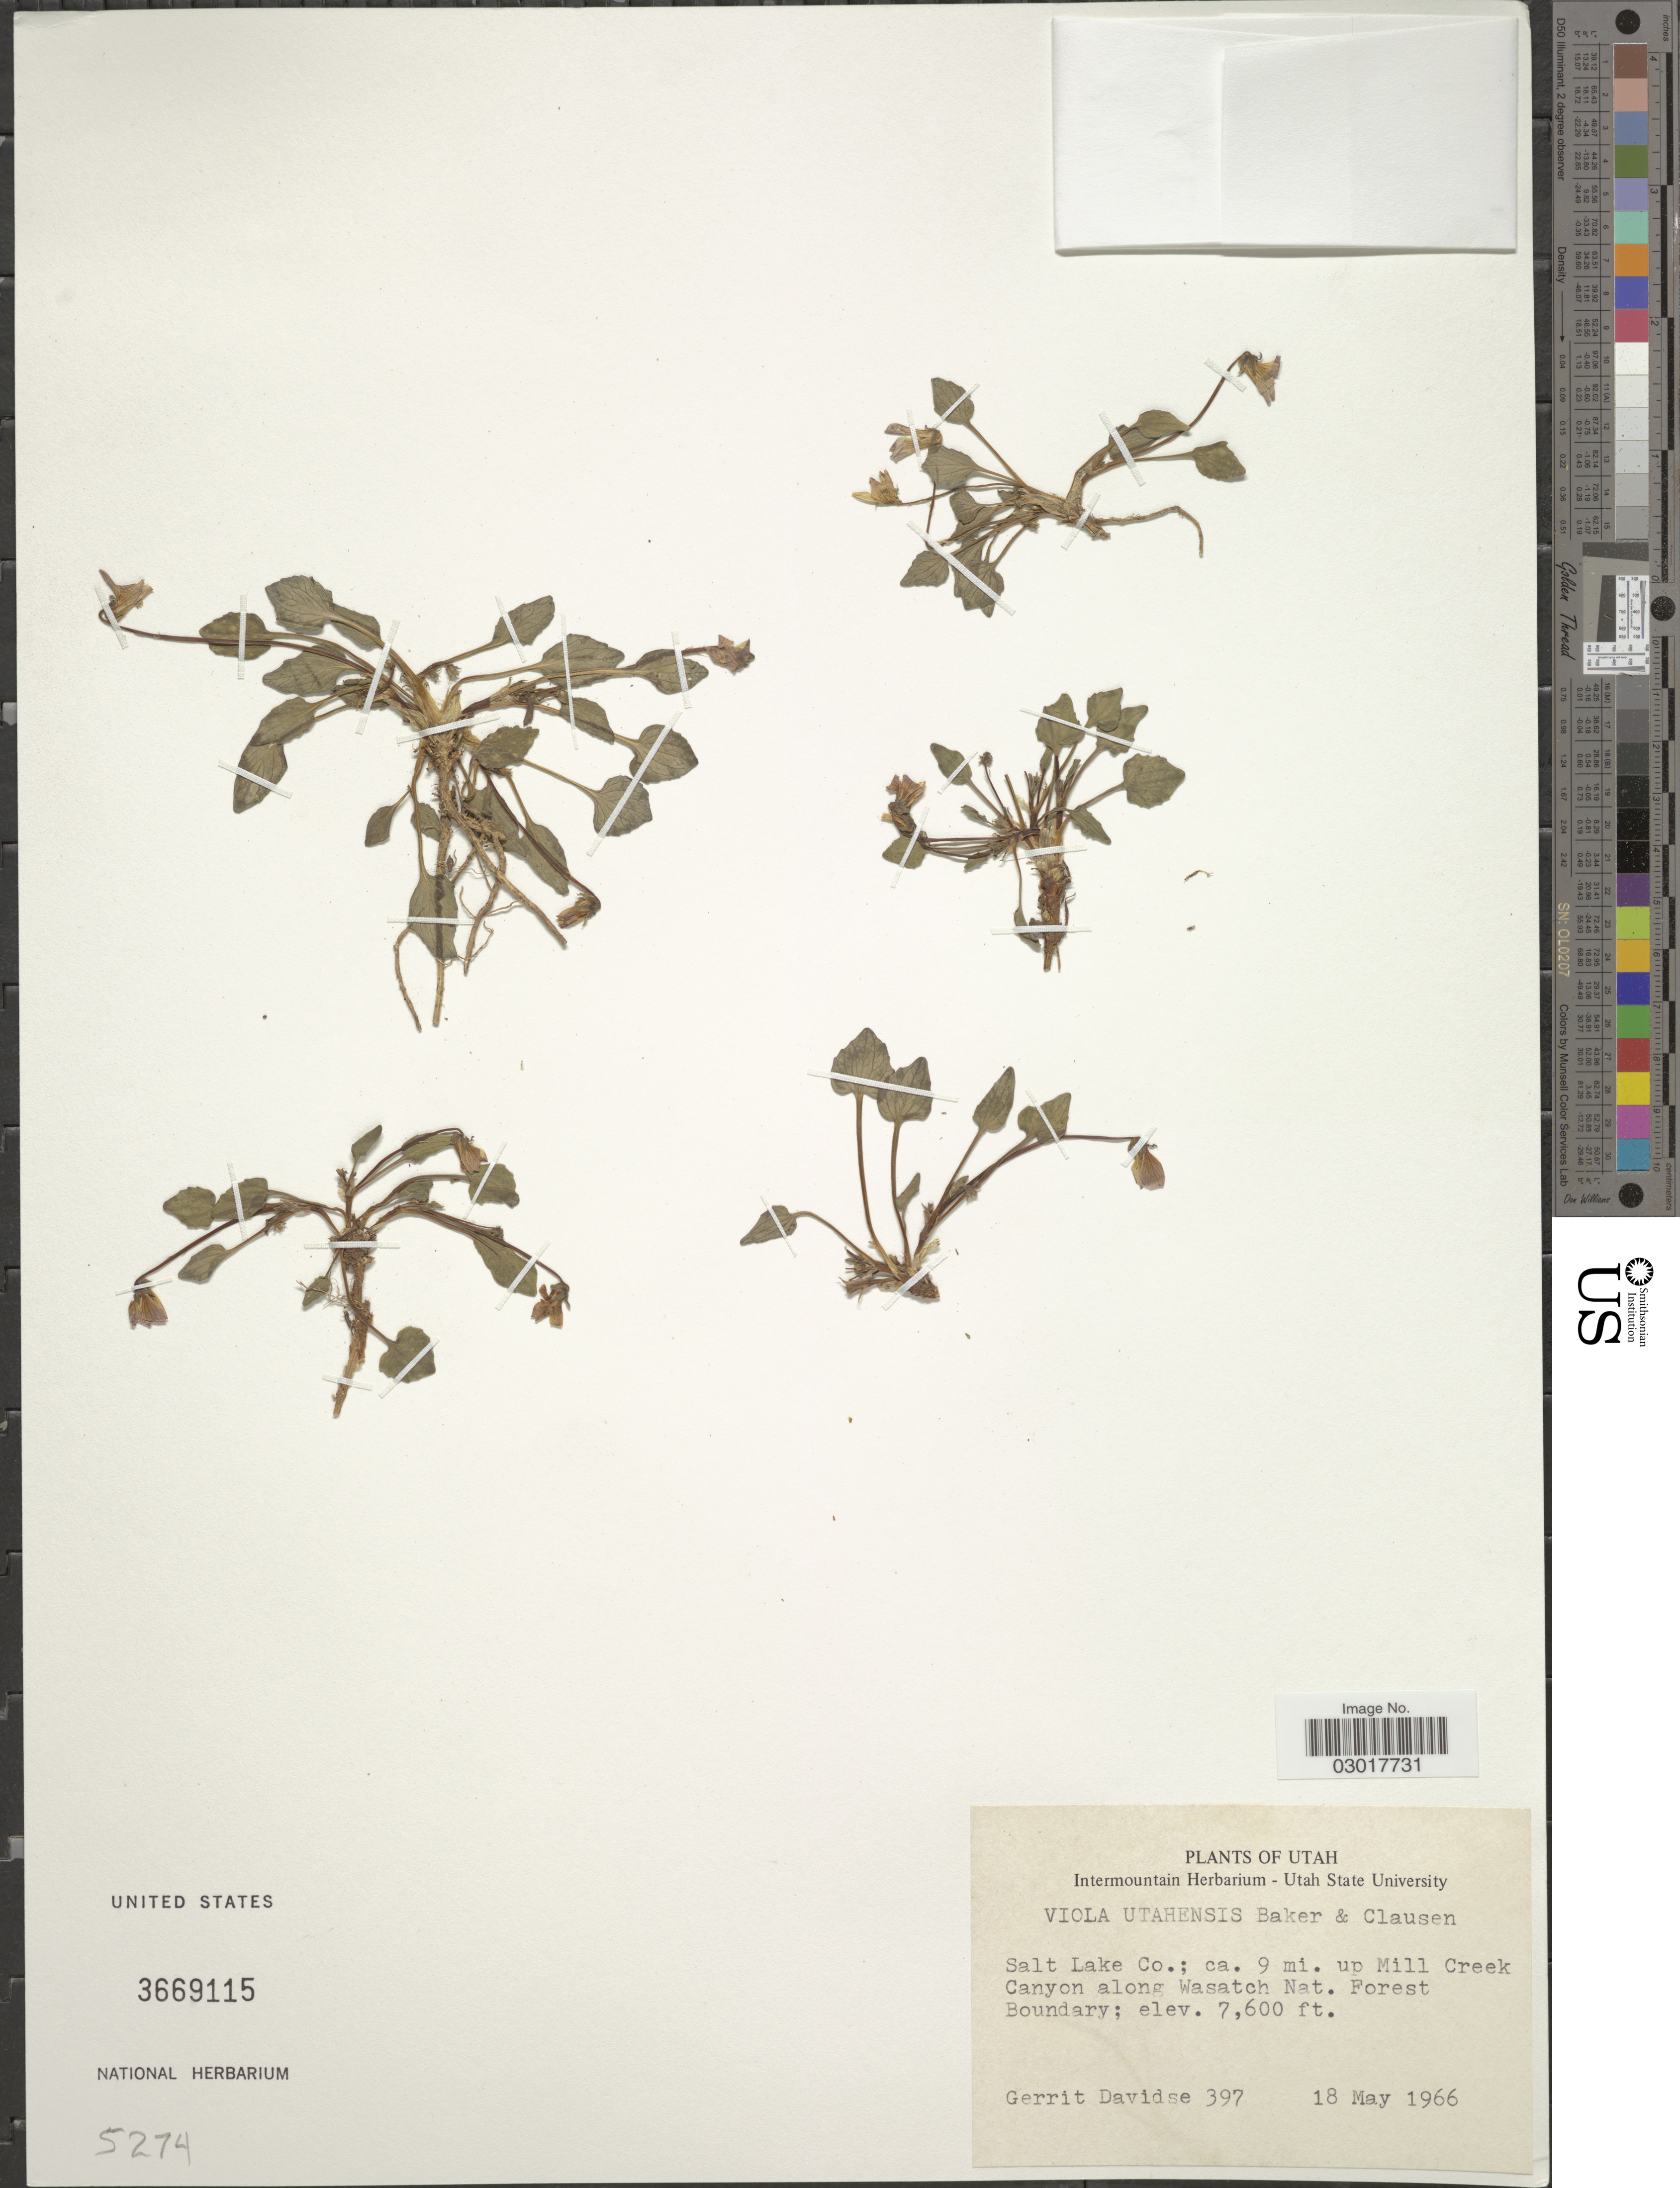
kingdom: Plantae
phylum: Tracheophyta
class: Magnoliopsida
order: Malpighiales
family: Violaceae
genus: Viola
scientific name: Viola utahensis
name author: M.S. Baker & J.C. Clausen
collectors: G. Davidse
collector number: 397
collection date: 1966-05-18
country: United States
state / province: Utah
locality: Salt Lake Co.; ca. 9 mi. up Mill Creek Canyon along Wasatch Nat. Forest Boundary.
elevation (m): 2316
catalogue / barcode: US 3669115